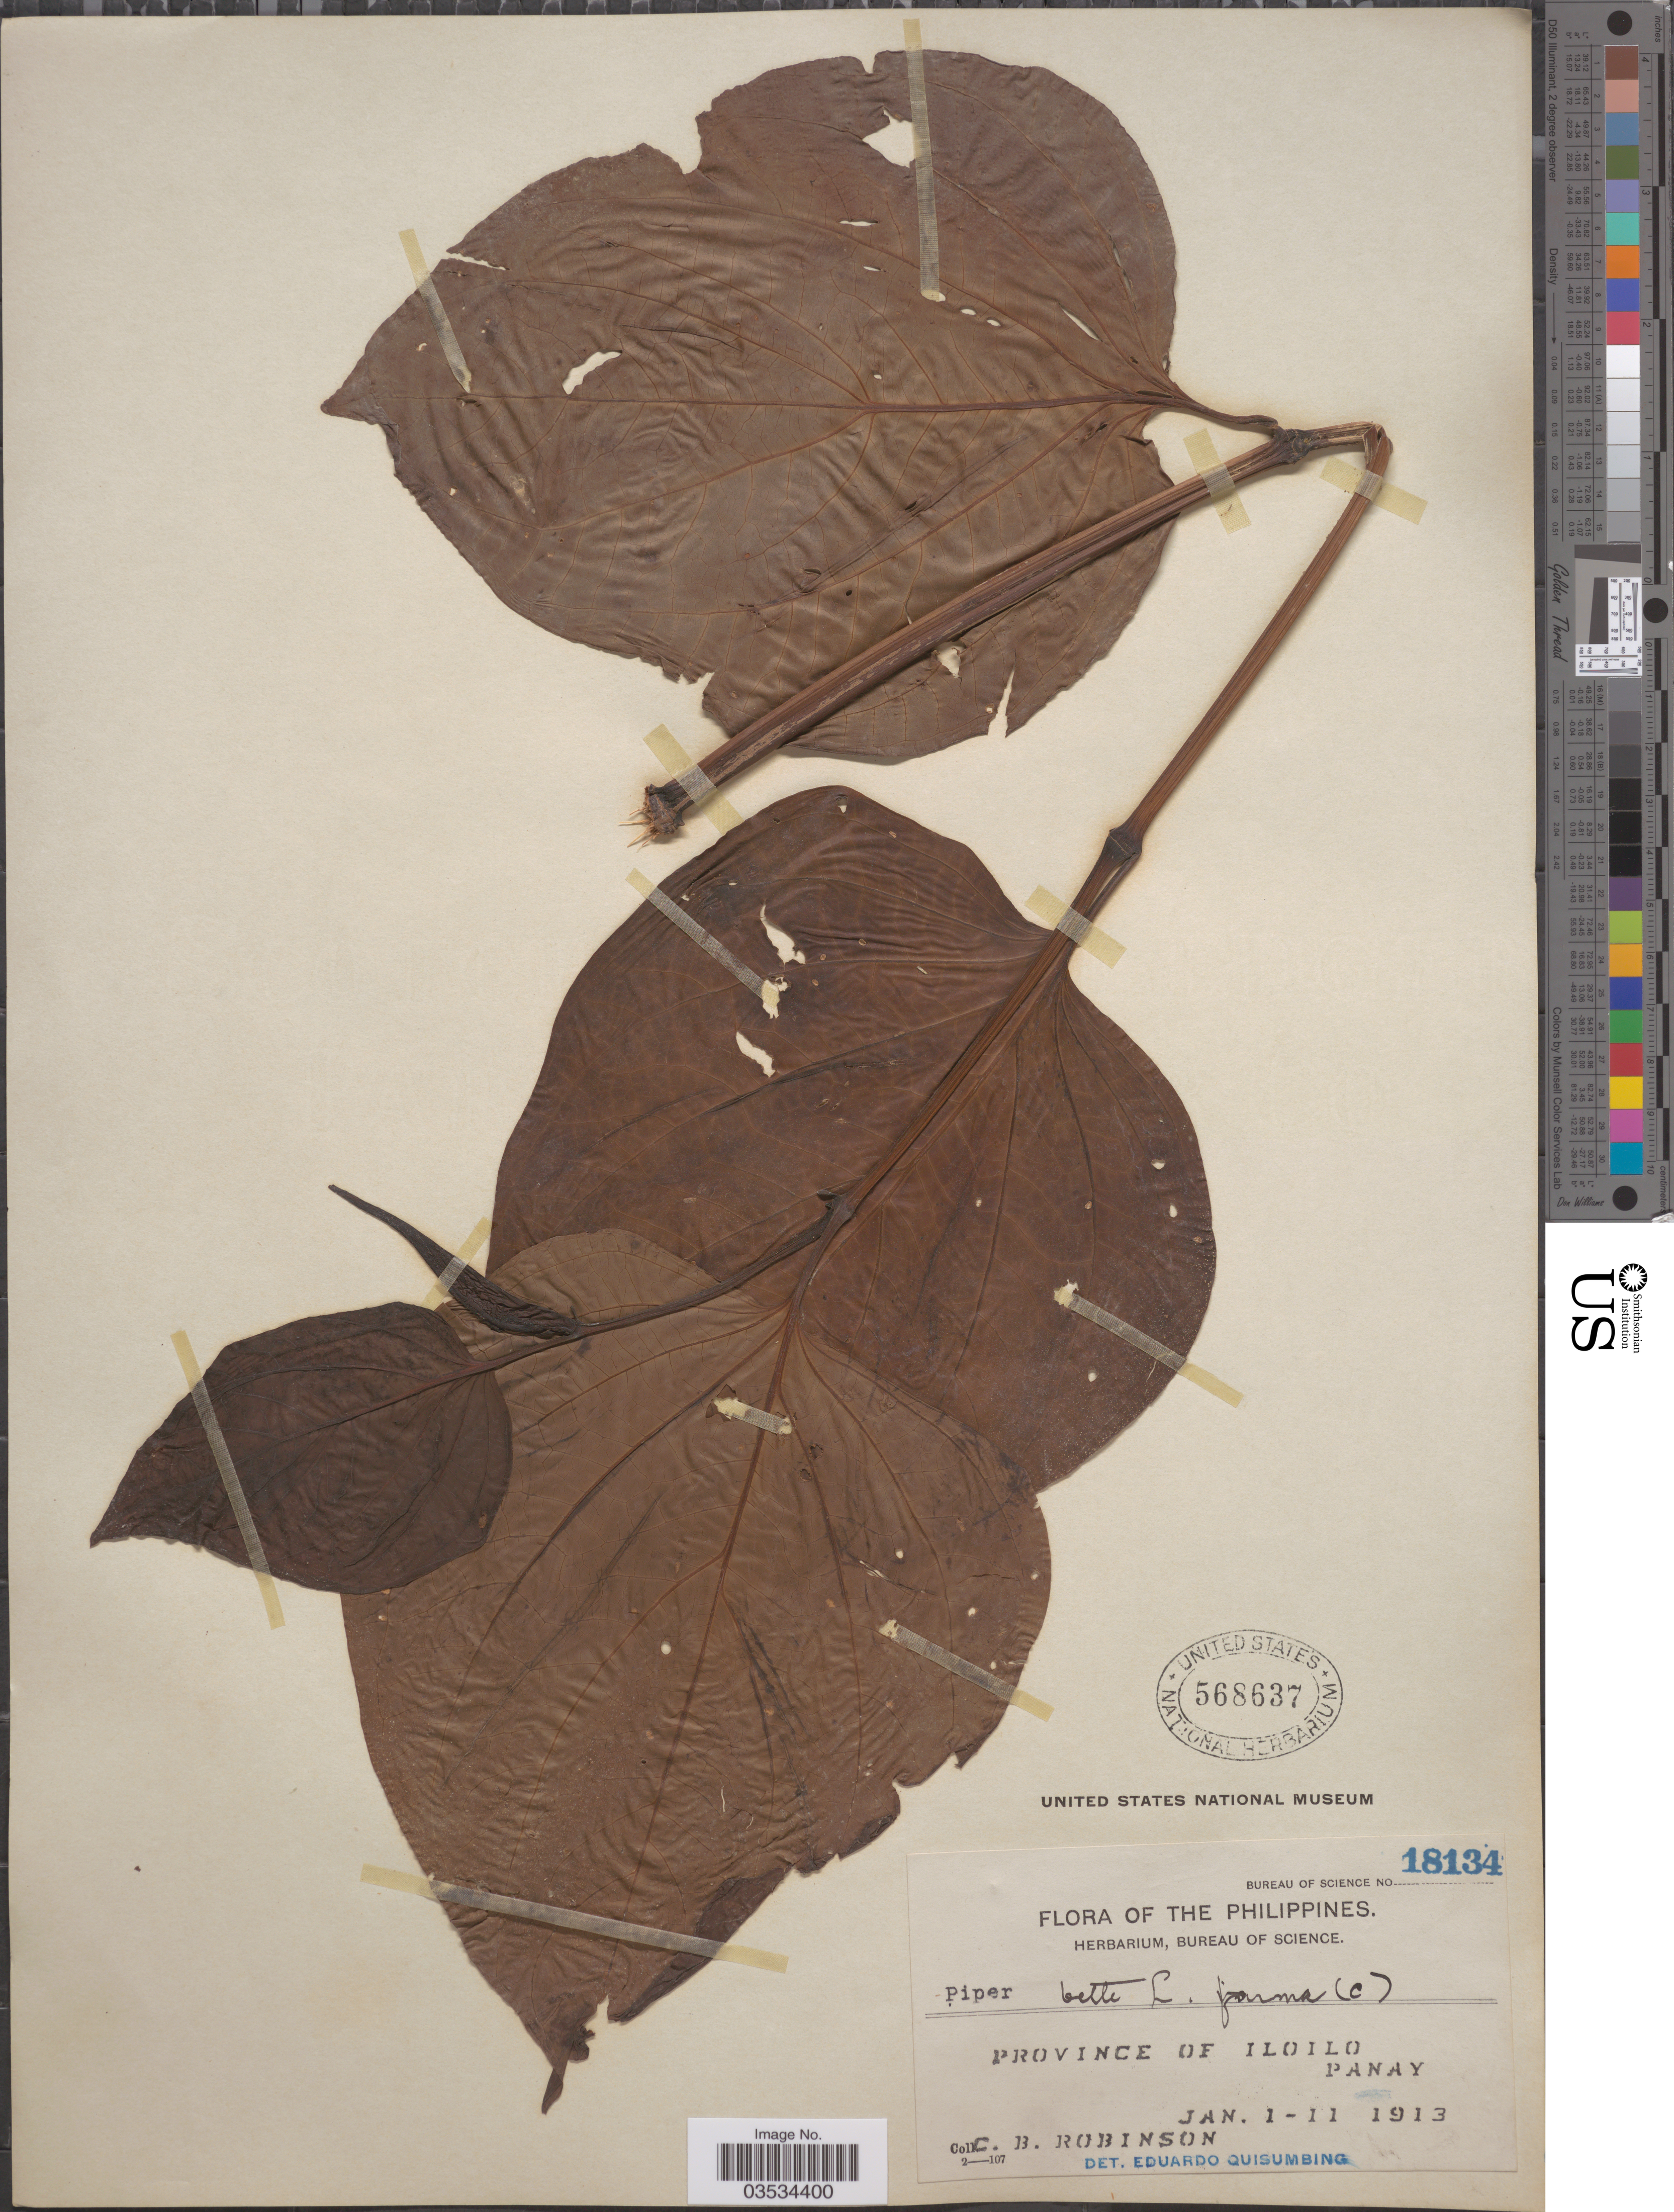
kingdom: Plantae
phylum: Tracheophyta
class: Magnoliopsida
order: Piperales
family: Piperaceae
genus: Piper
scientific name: Piper betle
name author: L.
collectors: C. Robinson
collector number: Bureau of Science 18134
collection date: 1913-01-01/1913-01-11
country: Philippines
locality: Province of Iloilo. Panay.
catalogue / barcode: US 568637